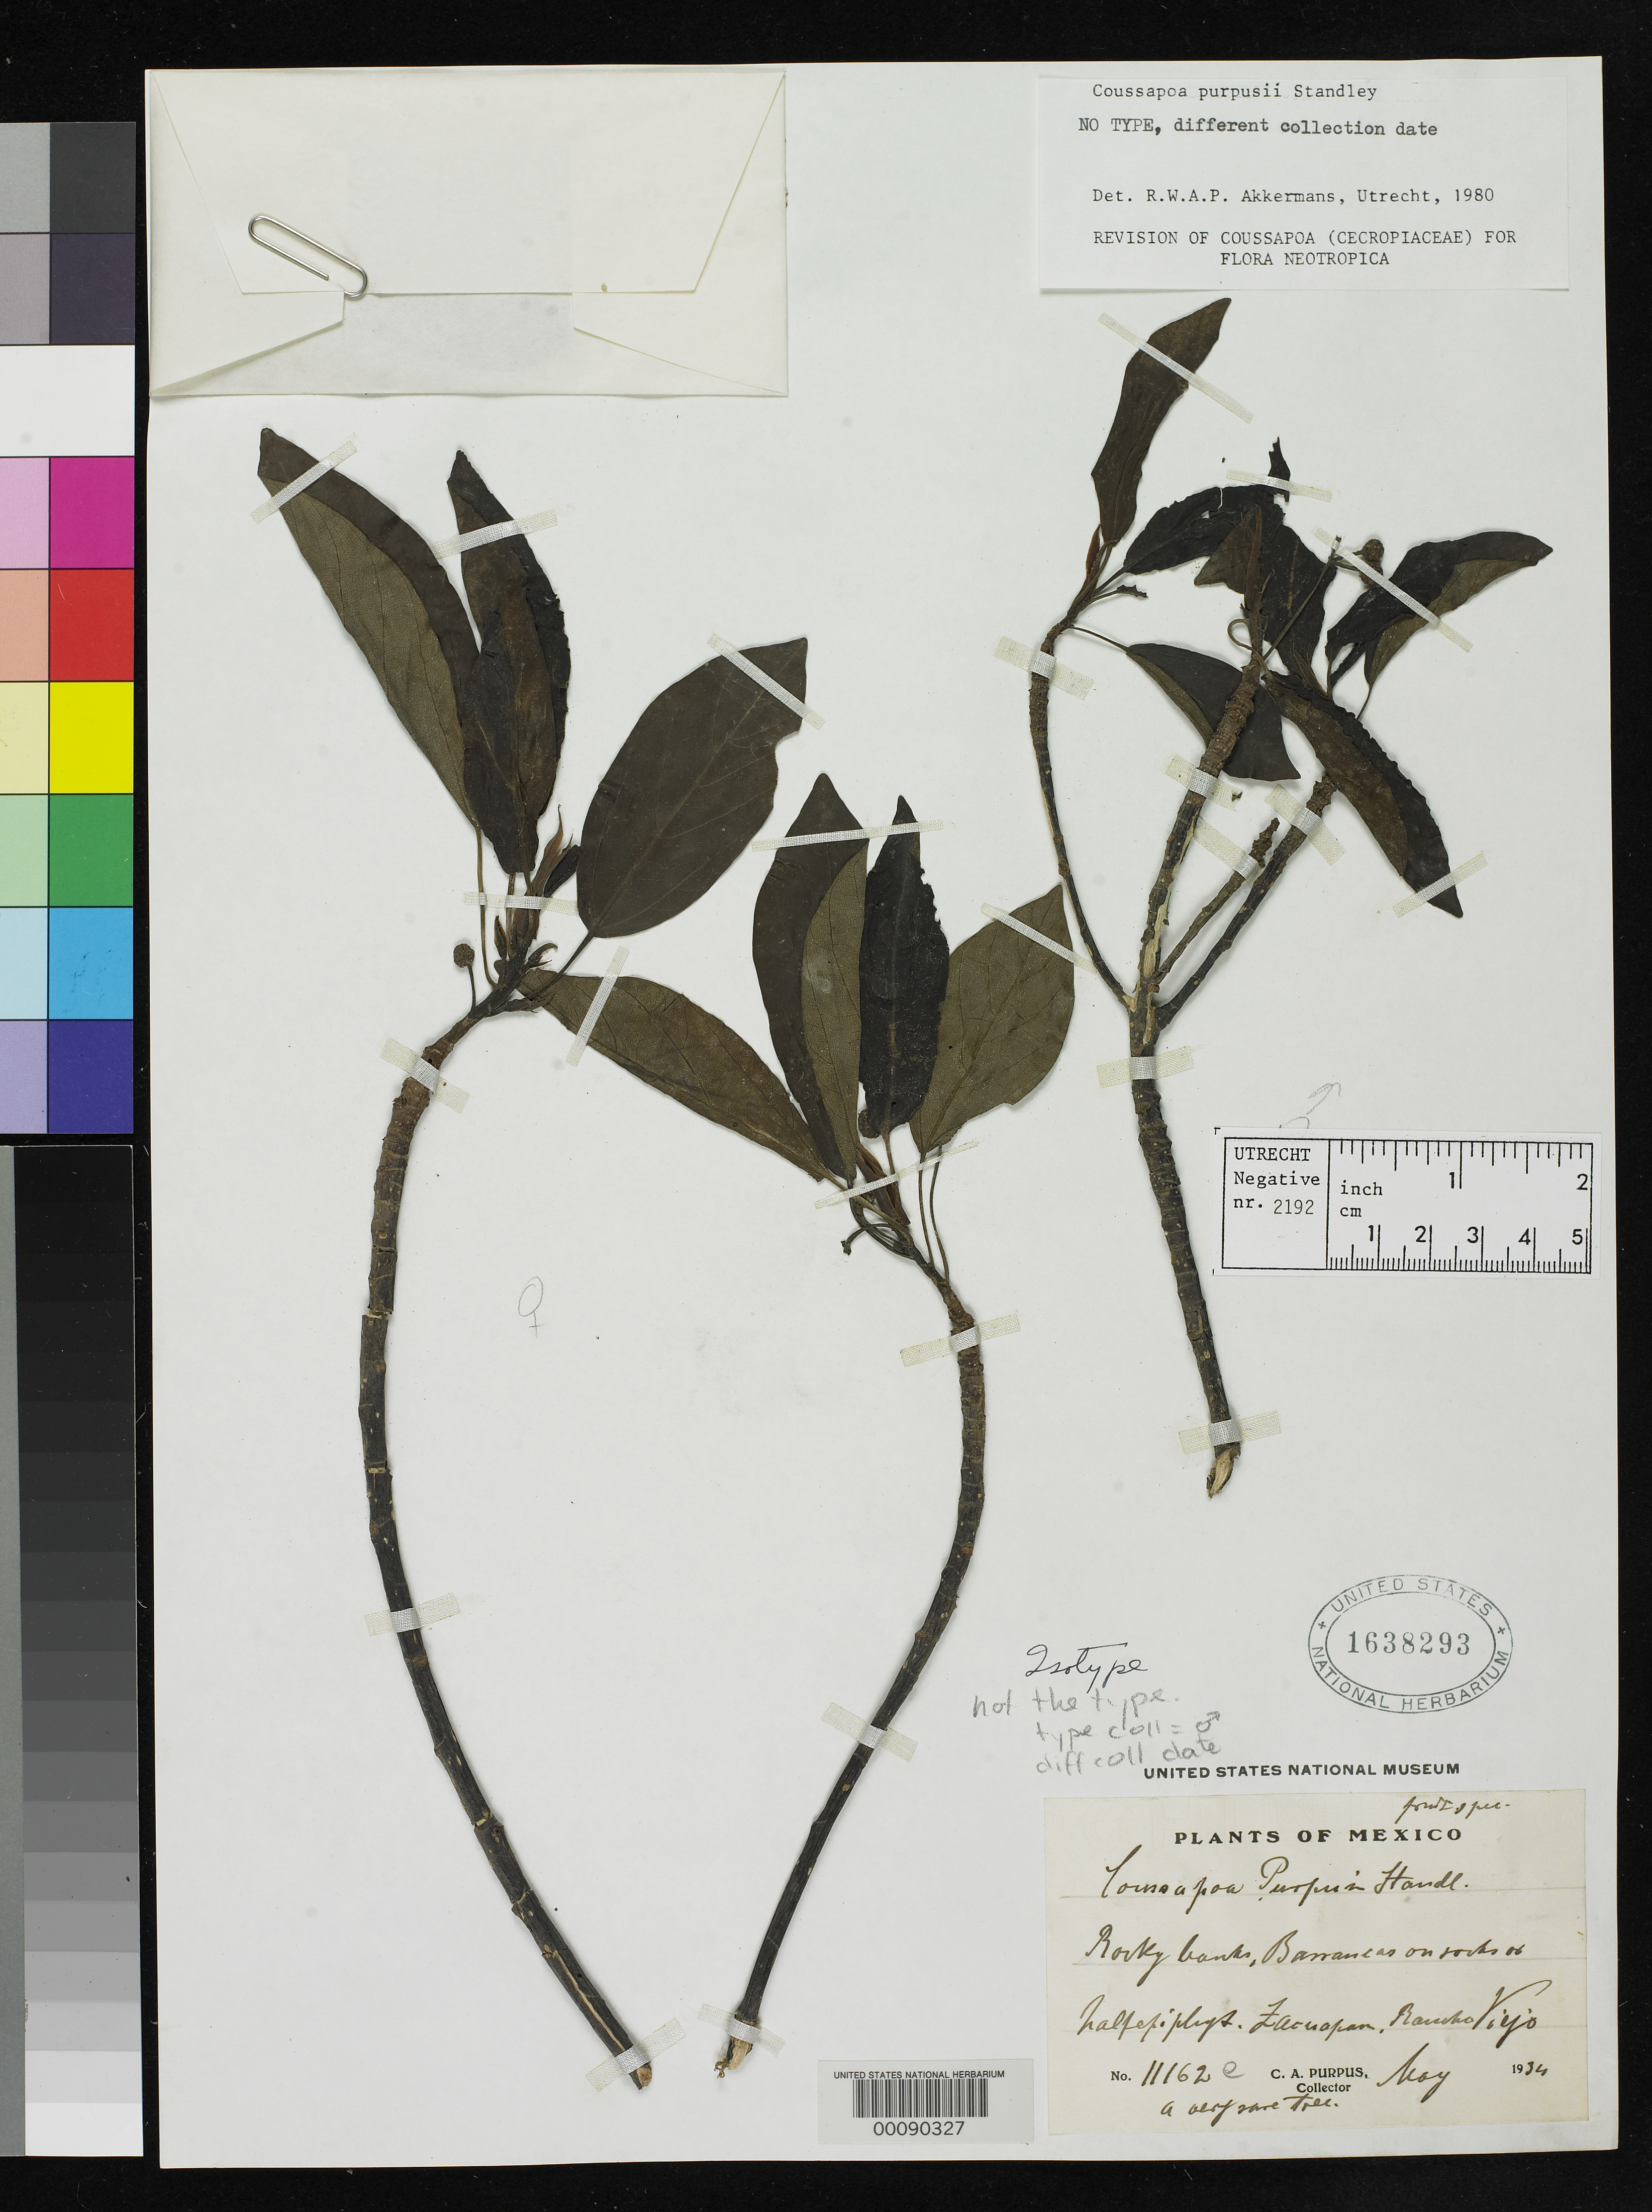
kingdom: Plantae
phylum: Tracheophyta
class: Magnoliopsida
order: Rosales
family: Urticaceae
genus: Coussapoa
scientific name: Coussapoa purpusii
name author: Standl.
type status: Isotype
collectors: C. A. Purpus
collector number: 11162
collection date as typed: Apr 1928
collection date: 1928-04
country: Mexico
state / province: Veracruz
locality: Zacuapam.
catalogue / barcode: US 1638293